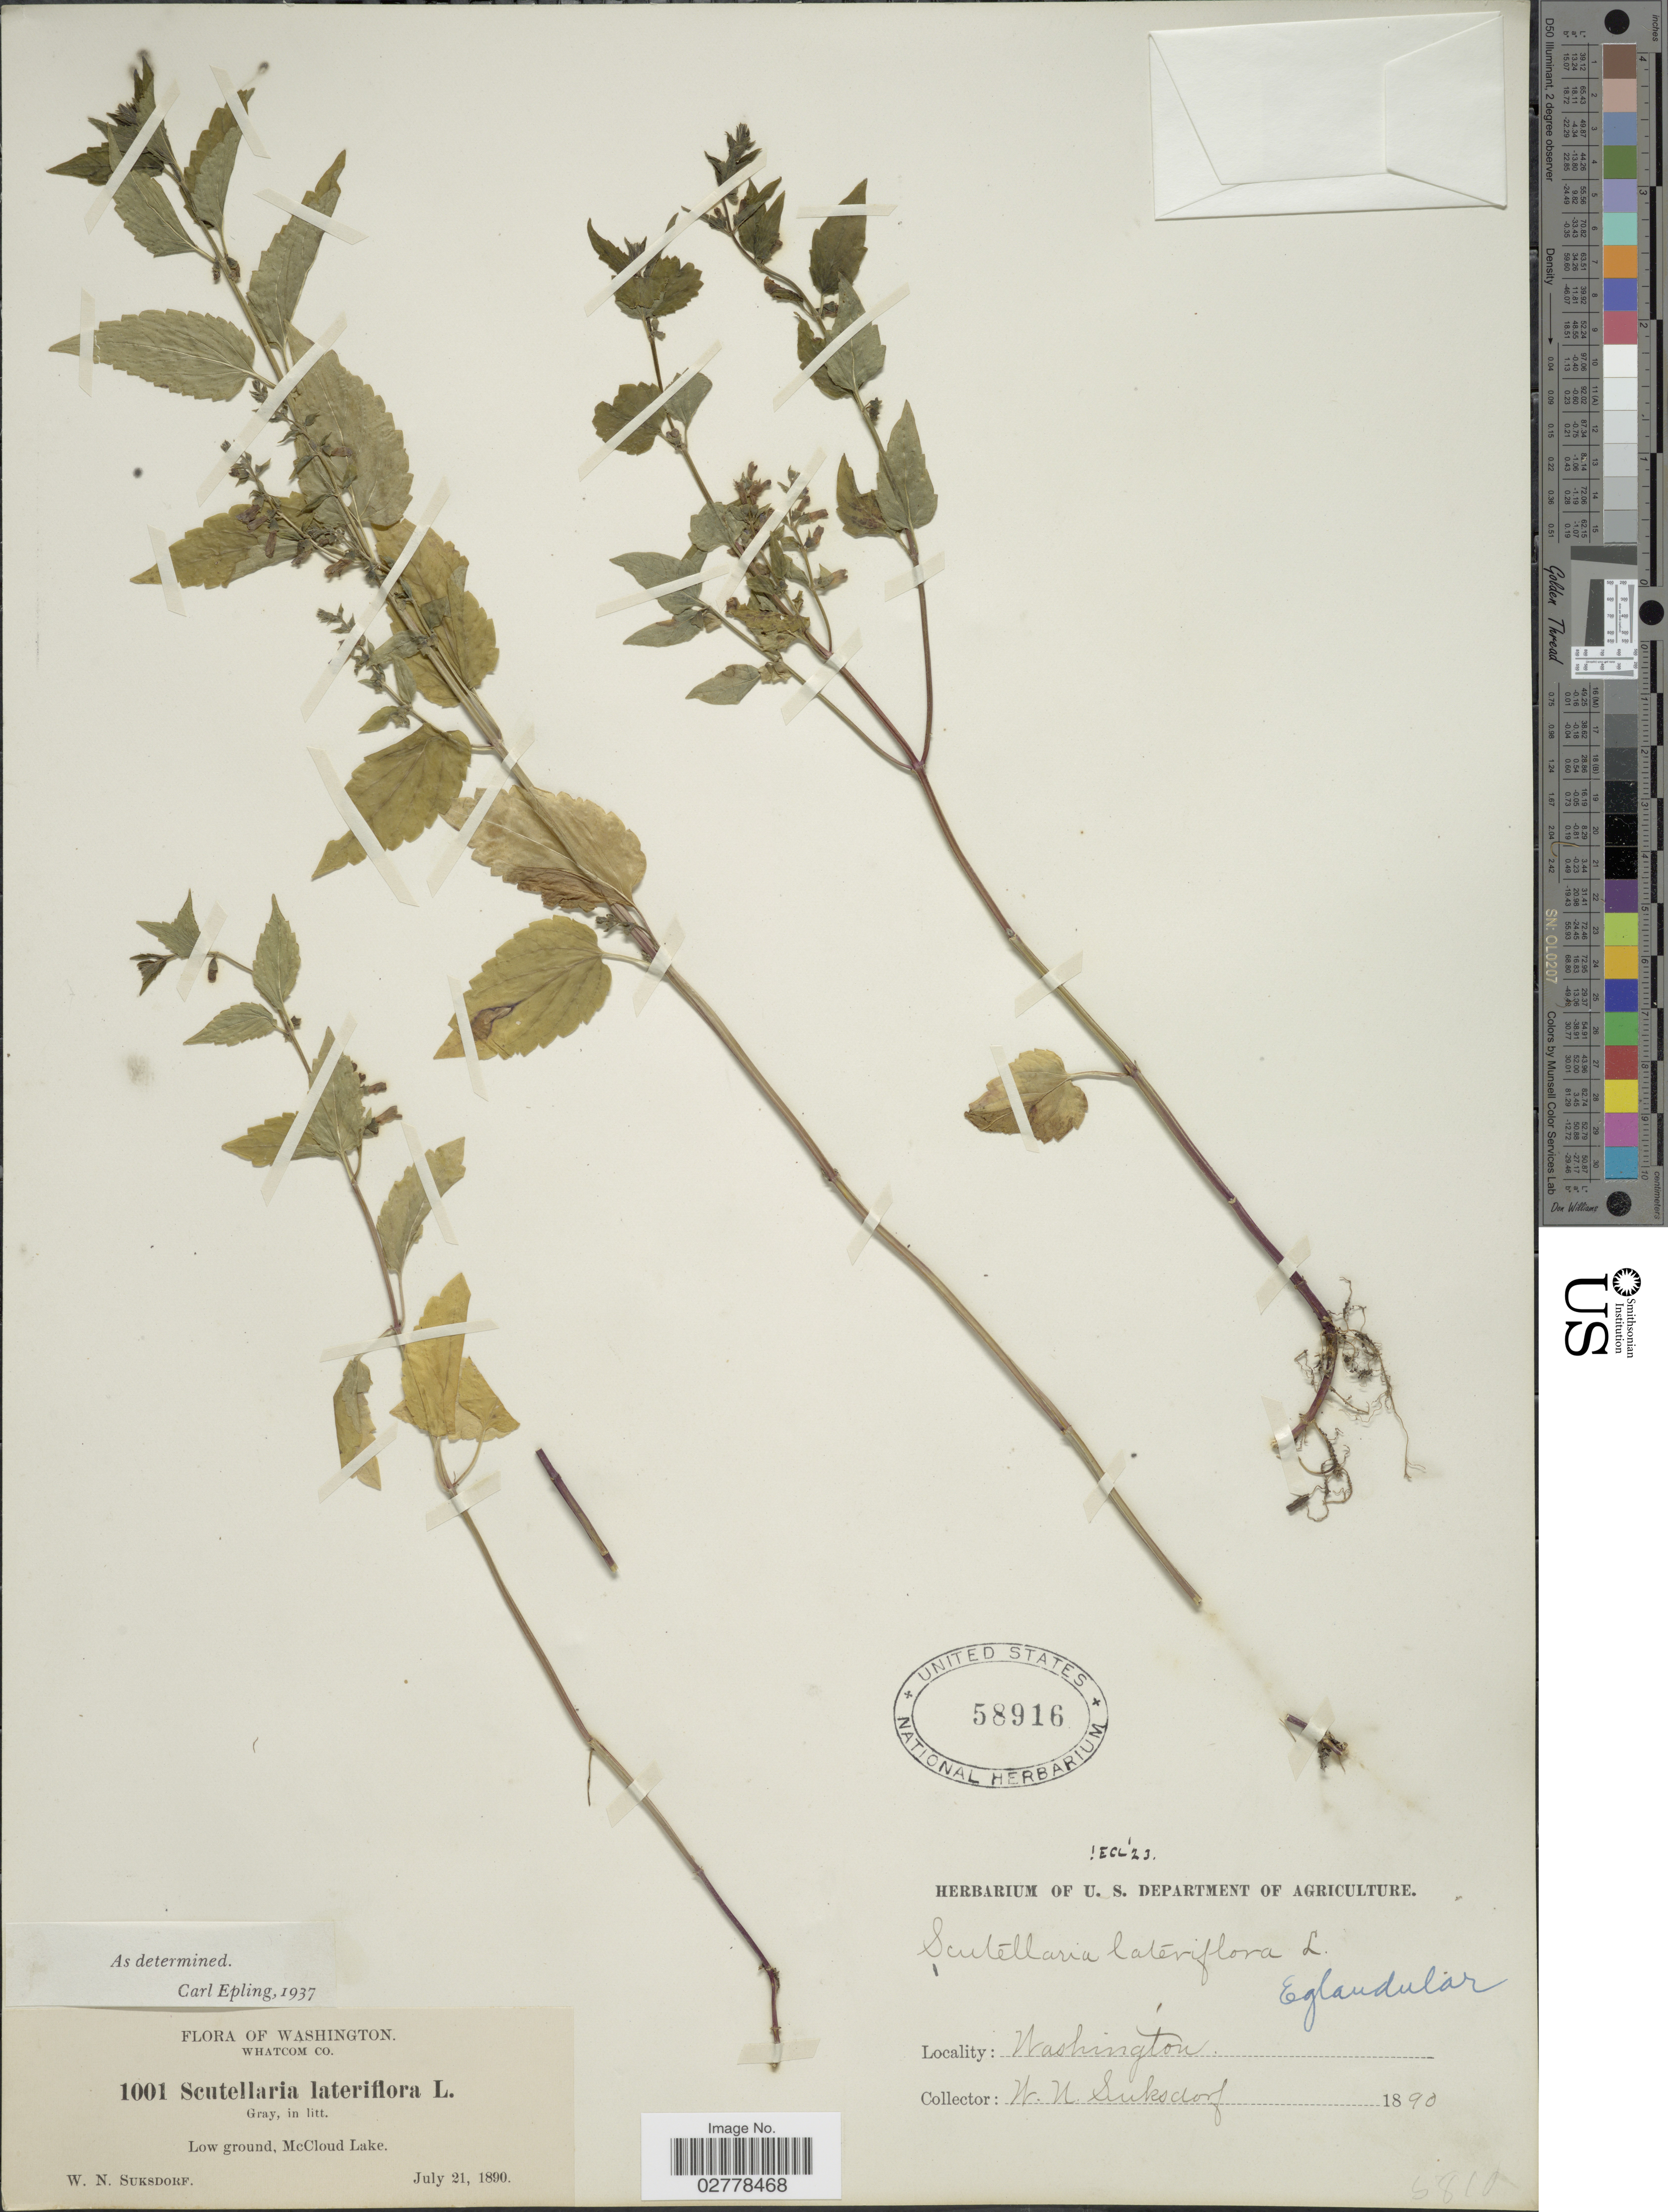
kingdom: Plantae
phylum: Tracheophyta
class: Magnoliopsida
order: Lamiales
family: Lamiaceae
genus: Scutellaria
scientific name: Scutellaria lateriflora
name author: L.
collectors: W. N. Suksdorf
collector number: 1001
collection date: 1890-07-21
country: United States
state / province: Washington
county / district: Whatcom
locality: Whatcom Co. Low ground, McCloud Lake.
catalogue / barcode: US 58916